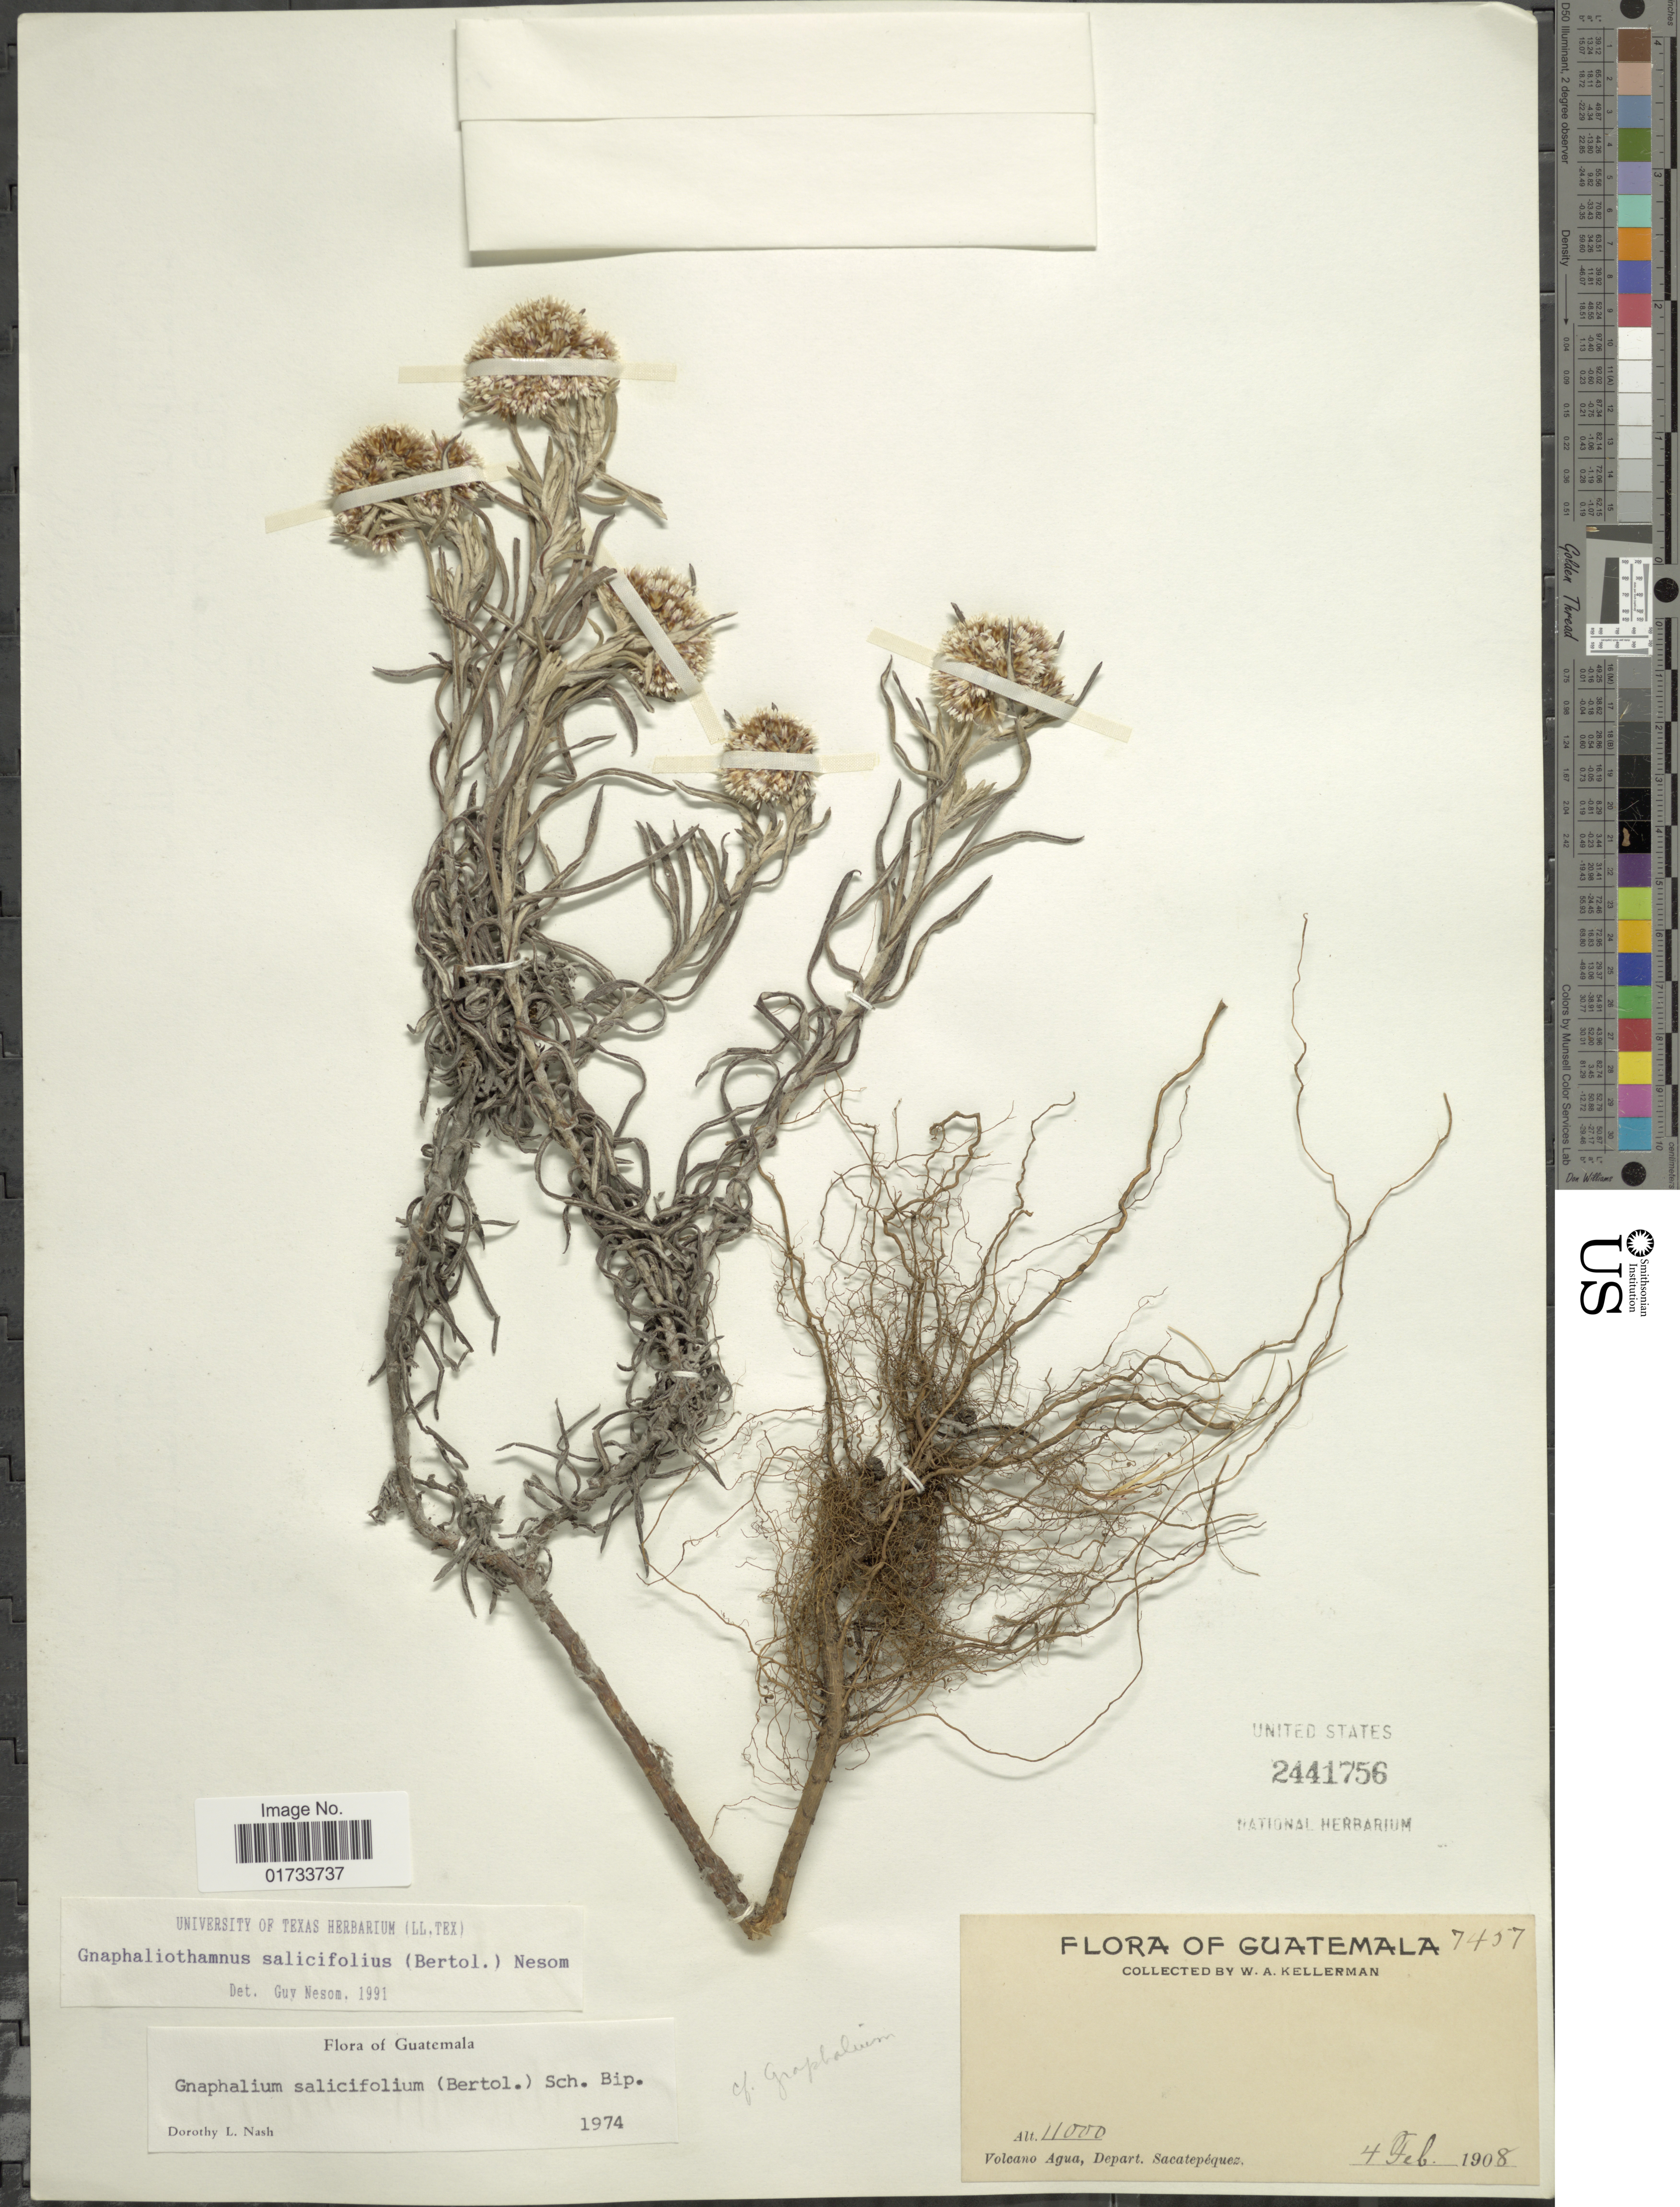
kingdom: Plantae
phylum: Tracheophyta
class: Magnoliopsida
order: Asterales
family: Asteraceae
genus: Chionolaena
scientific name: Chionolaena salicifolia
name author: (Bertol.) G.L. Nesom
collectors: W. Kellerman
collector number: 7457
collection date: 1908-02-04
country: Guatemala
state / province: Sacatepéquez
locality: Volcano Agua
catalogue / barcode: US 2441756